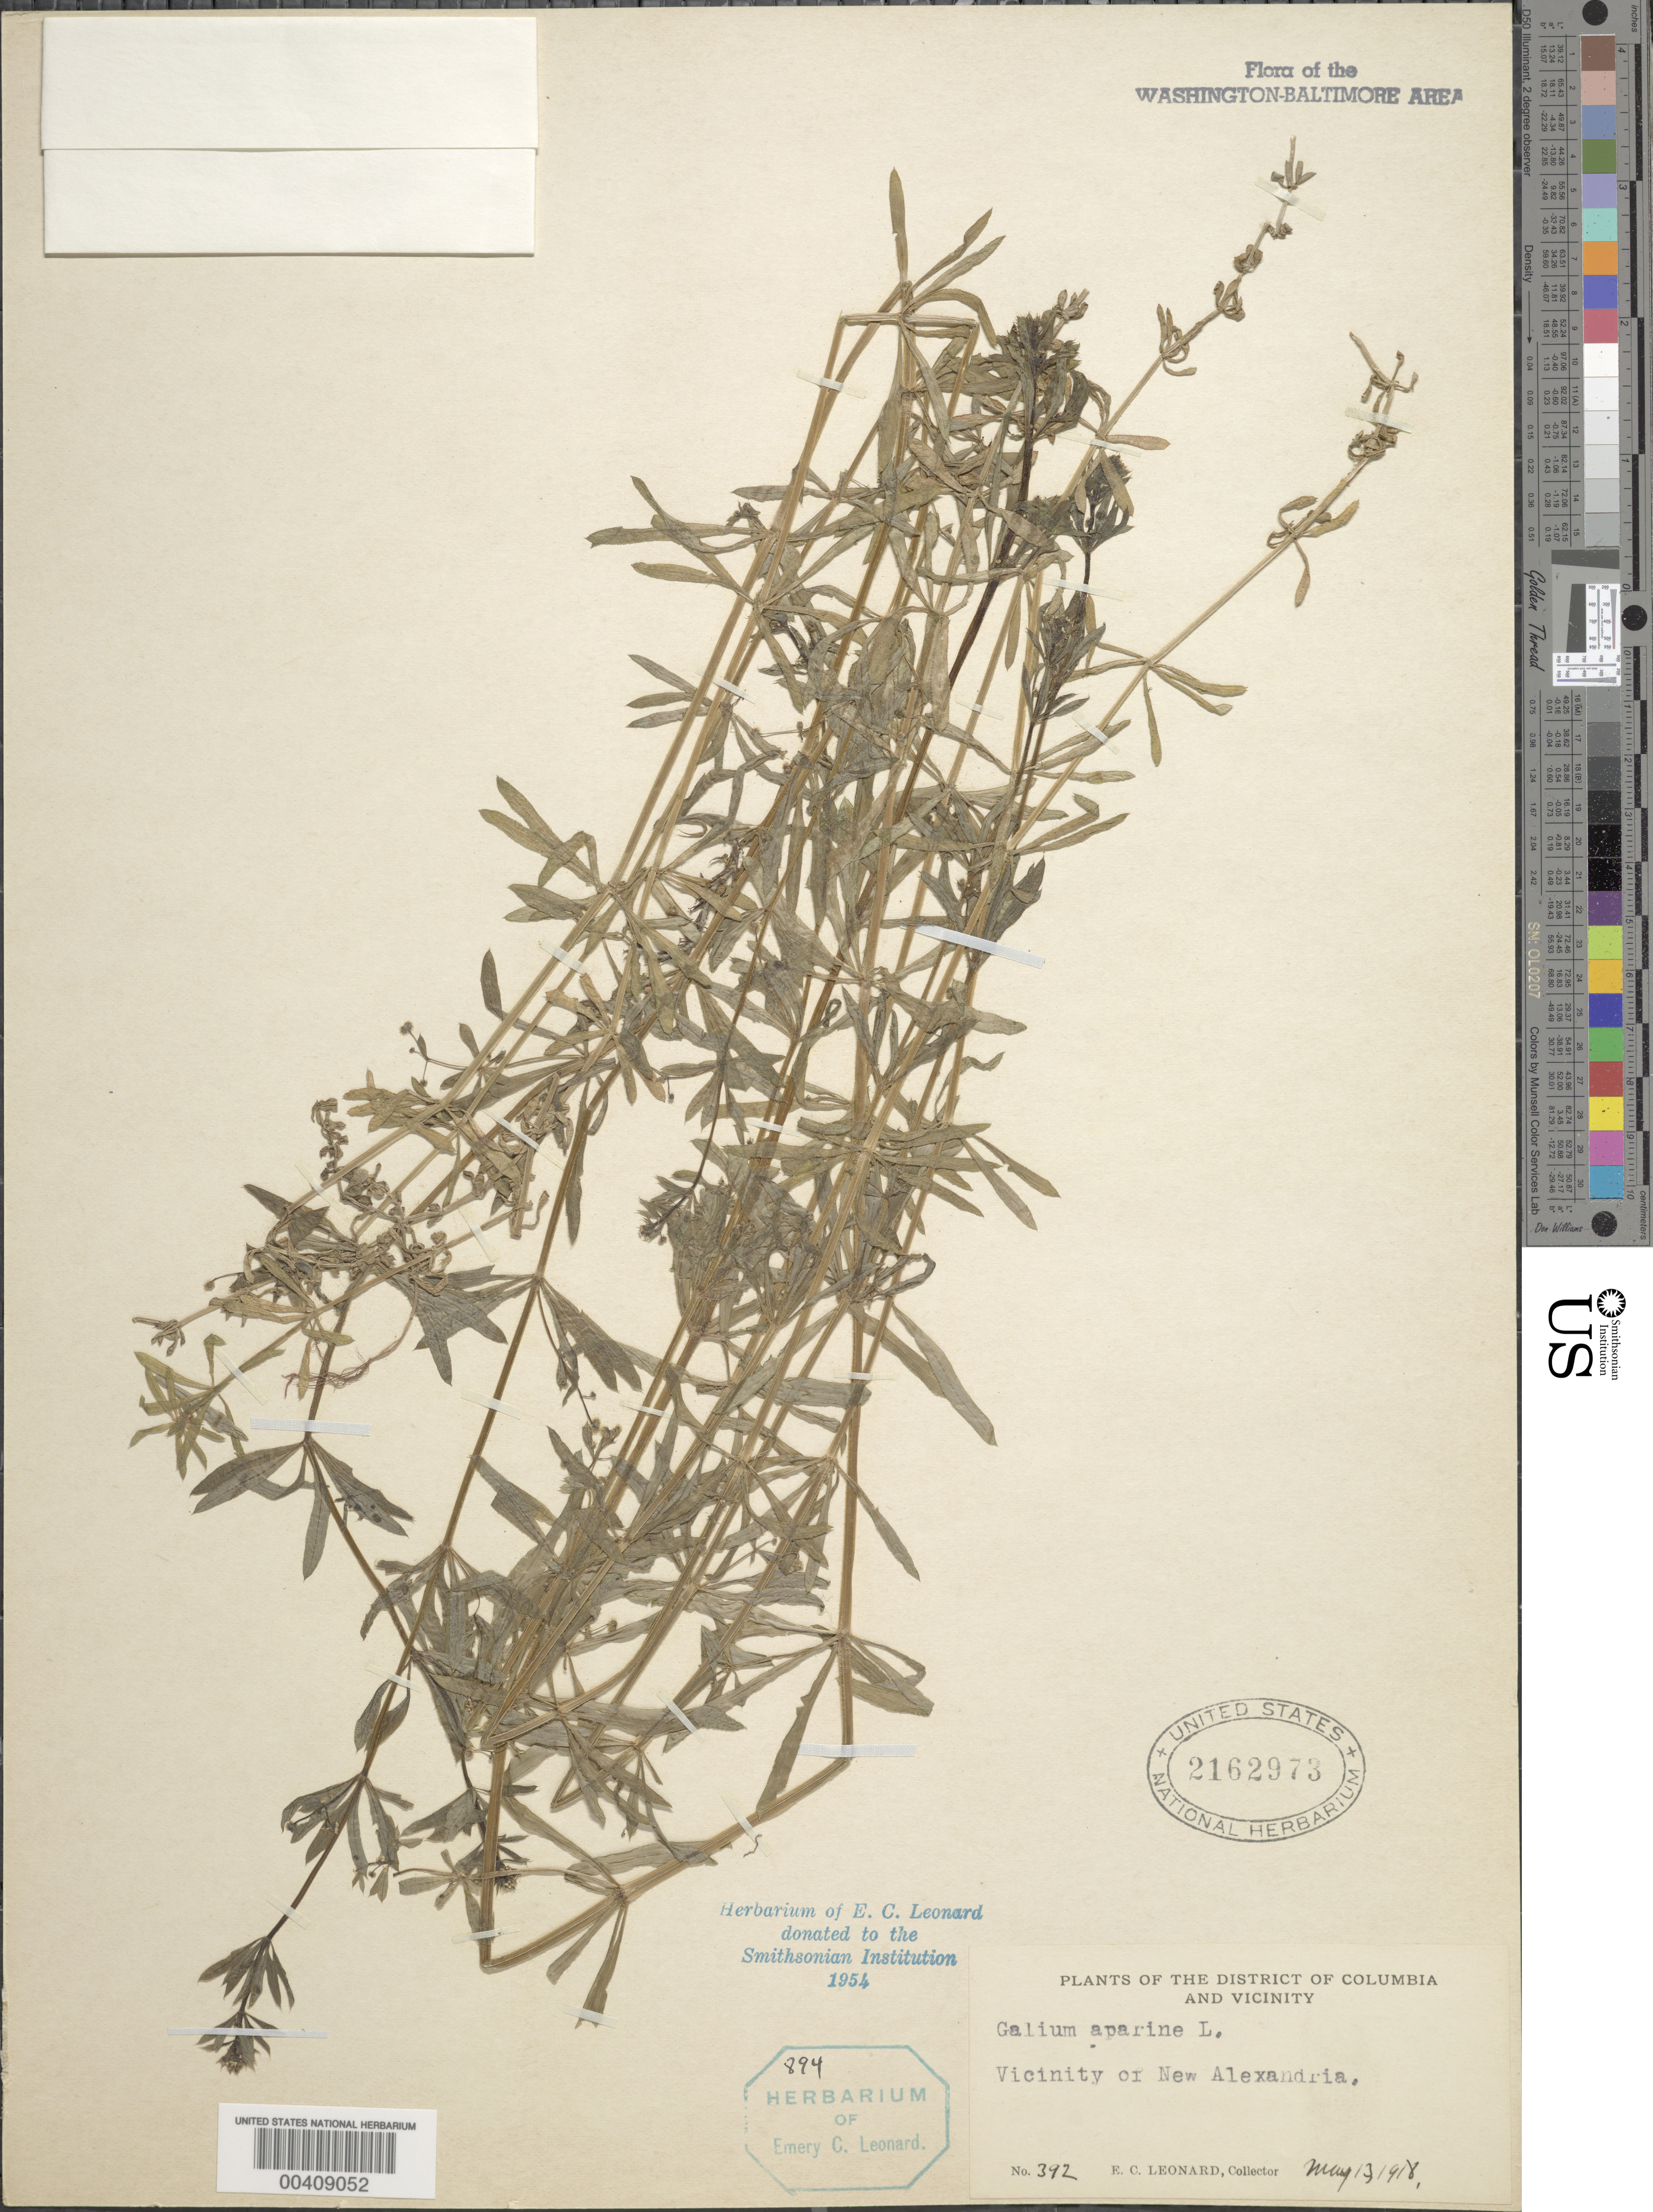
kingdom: Plantae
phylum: Tracheophyta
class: Magnoliopsida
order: Gentianales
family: Rubiaceae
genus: Galium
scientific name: Galium aparine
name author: L.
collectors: E. C. Leonard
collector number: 392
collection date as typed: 13 May 1918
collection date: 1918-05-13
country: United States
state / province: Virginia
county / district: City of Alexandria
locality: Alexandria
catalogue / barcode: US 2162973